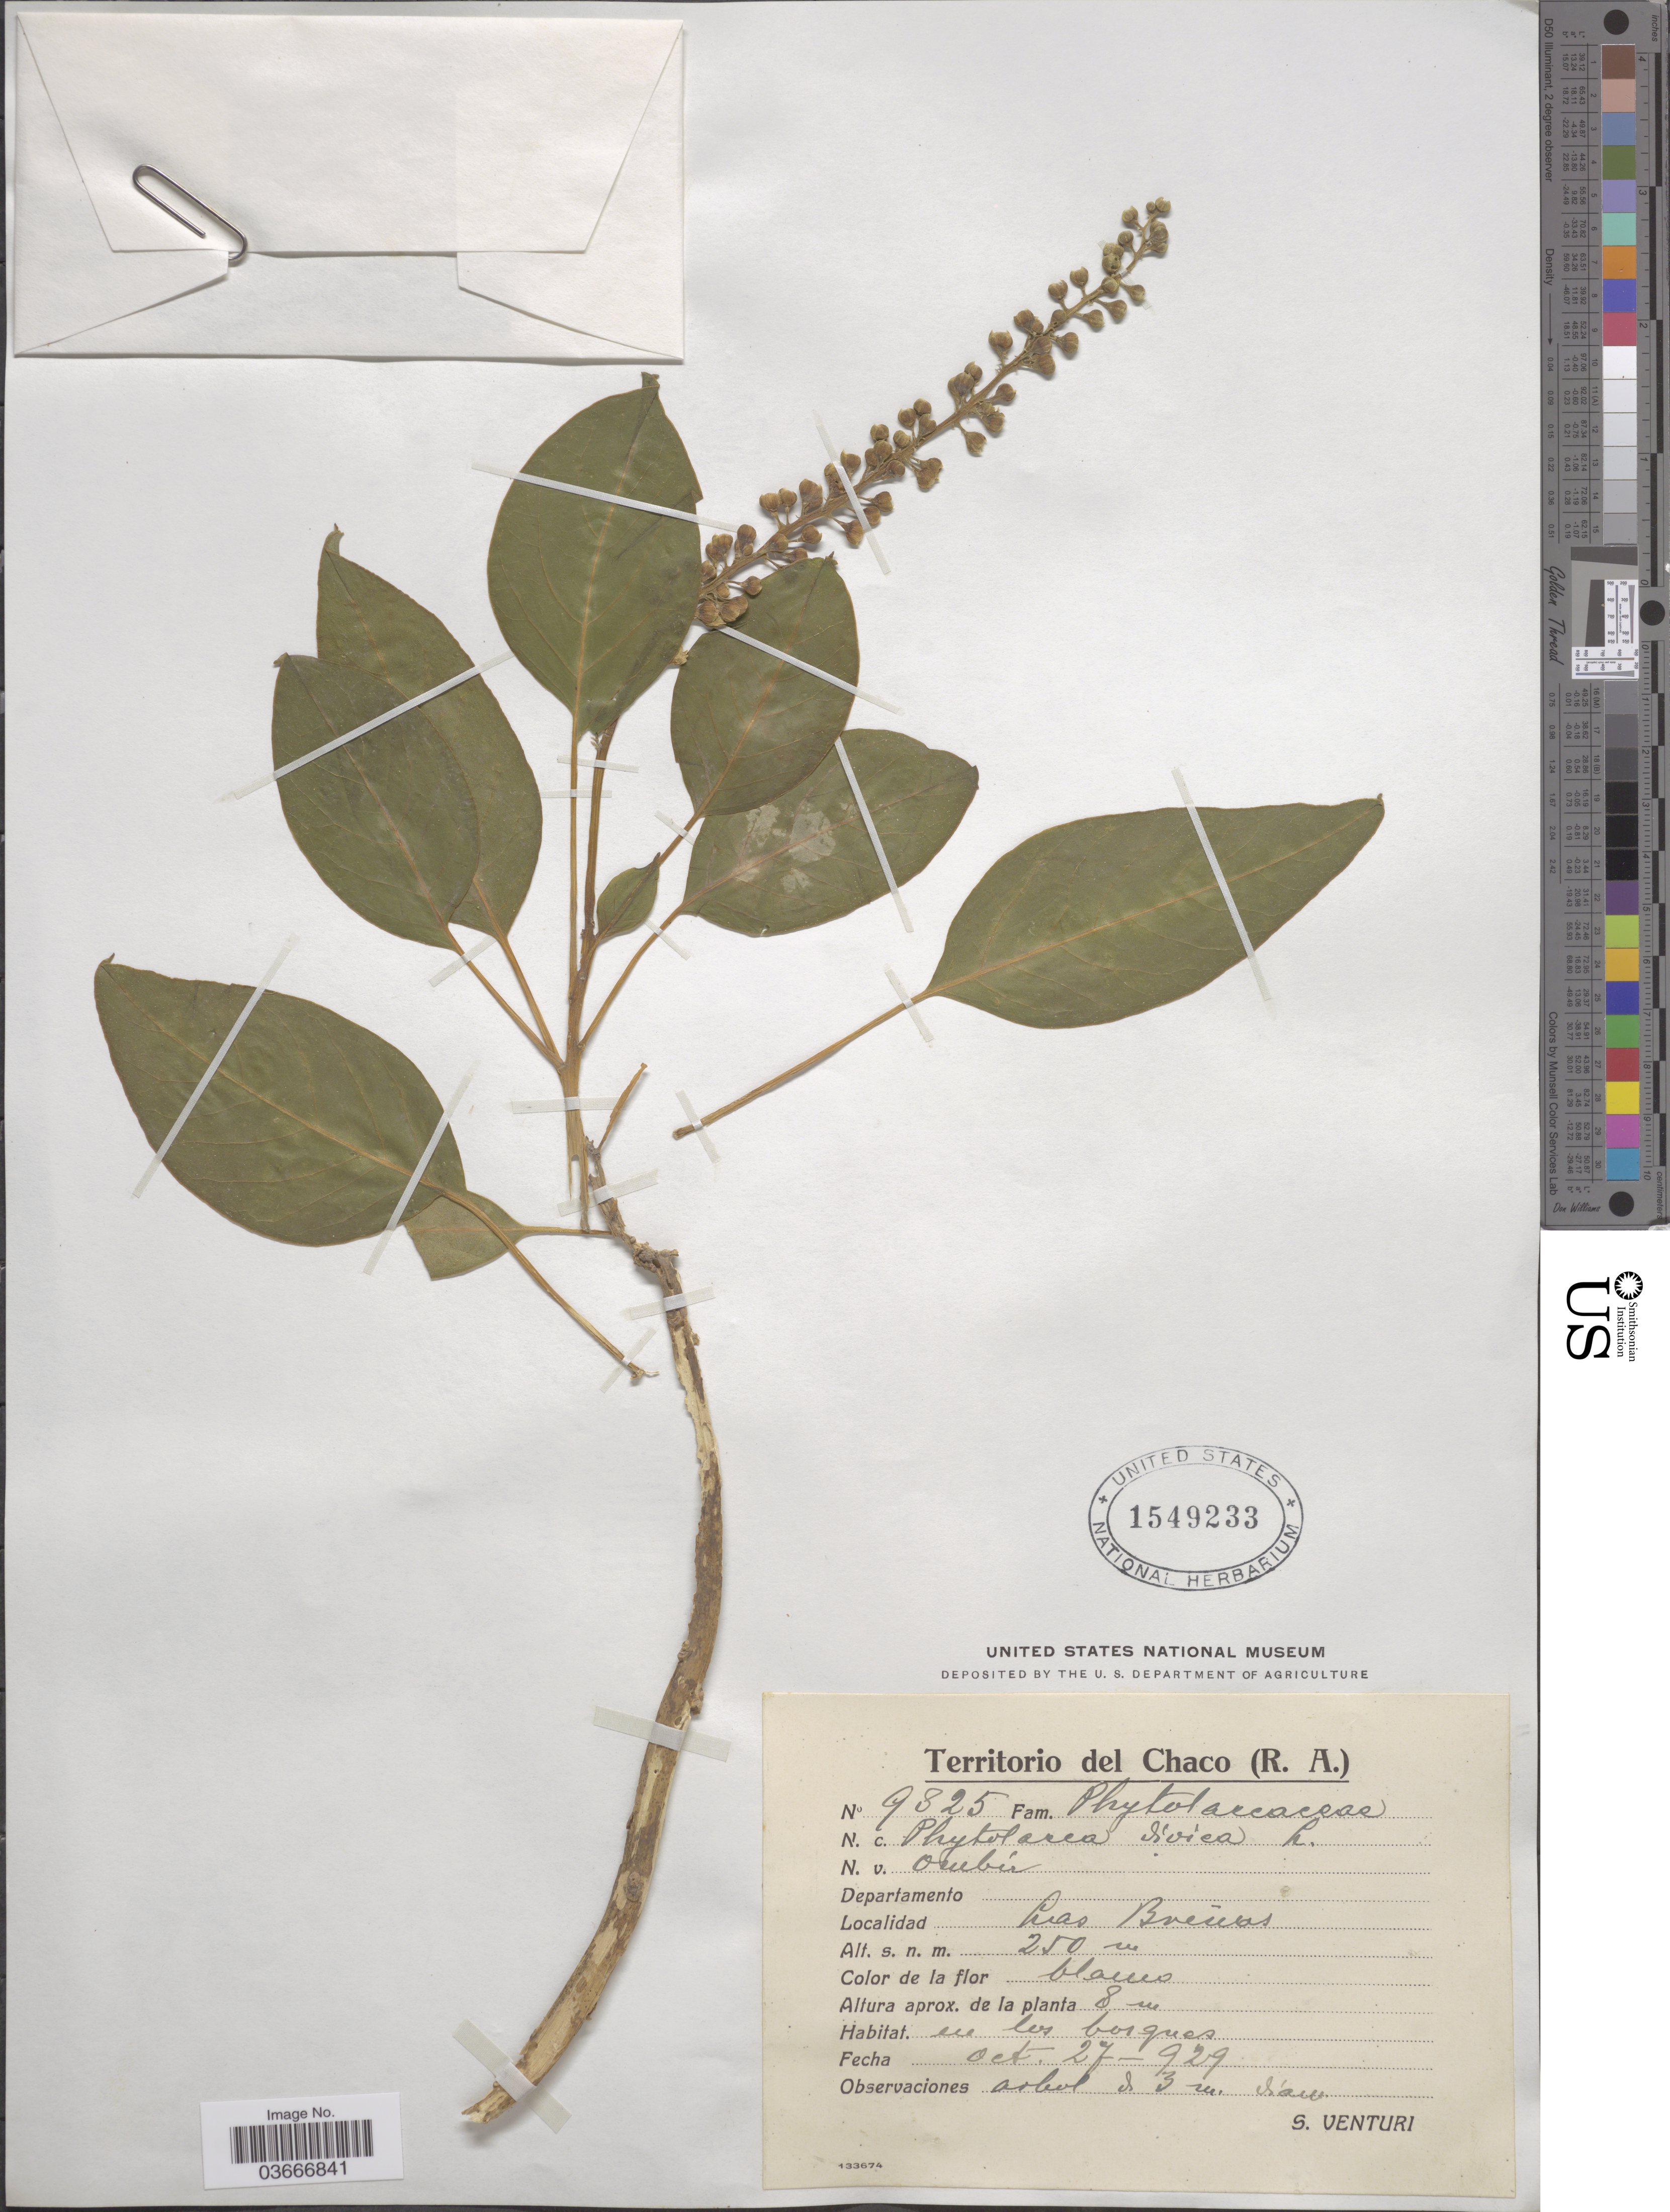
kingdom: Plantae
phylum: Tracheophyta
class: Magnoliopsida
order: Caryophyllales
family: Phytolaccaceae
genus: Phytolacca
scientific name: Phytolacca dioica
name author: L.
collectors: S. Venturi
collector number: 9325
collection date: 1929-10-27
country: Argentina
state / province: Chaco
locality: (R. A.), Las Bueños.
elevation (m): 250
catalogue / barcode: US 1549233